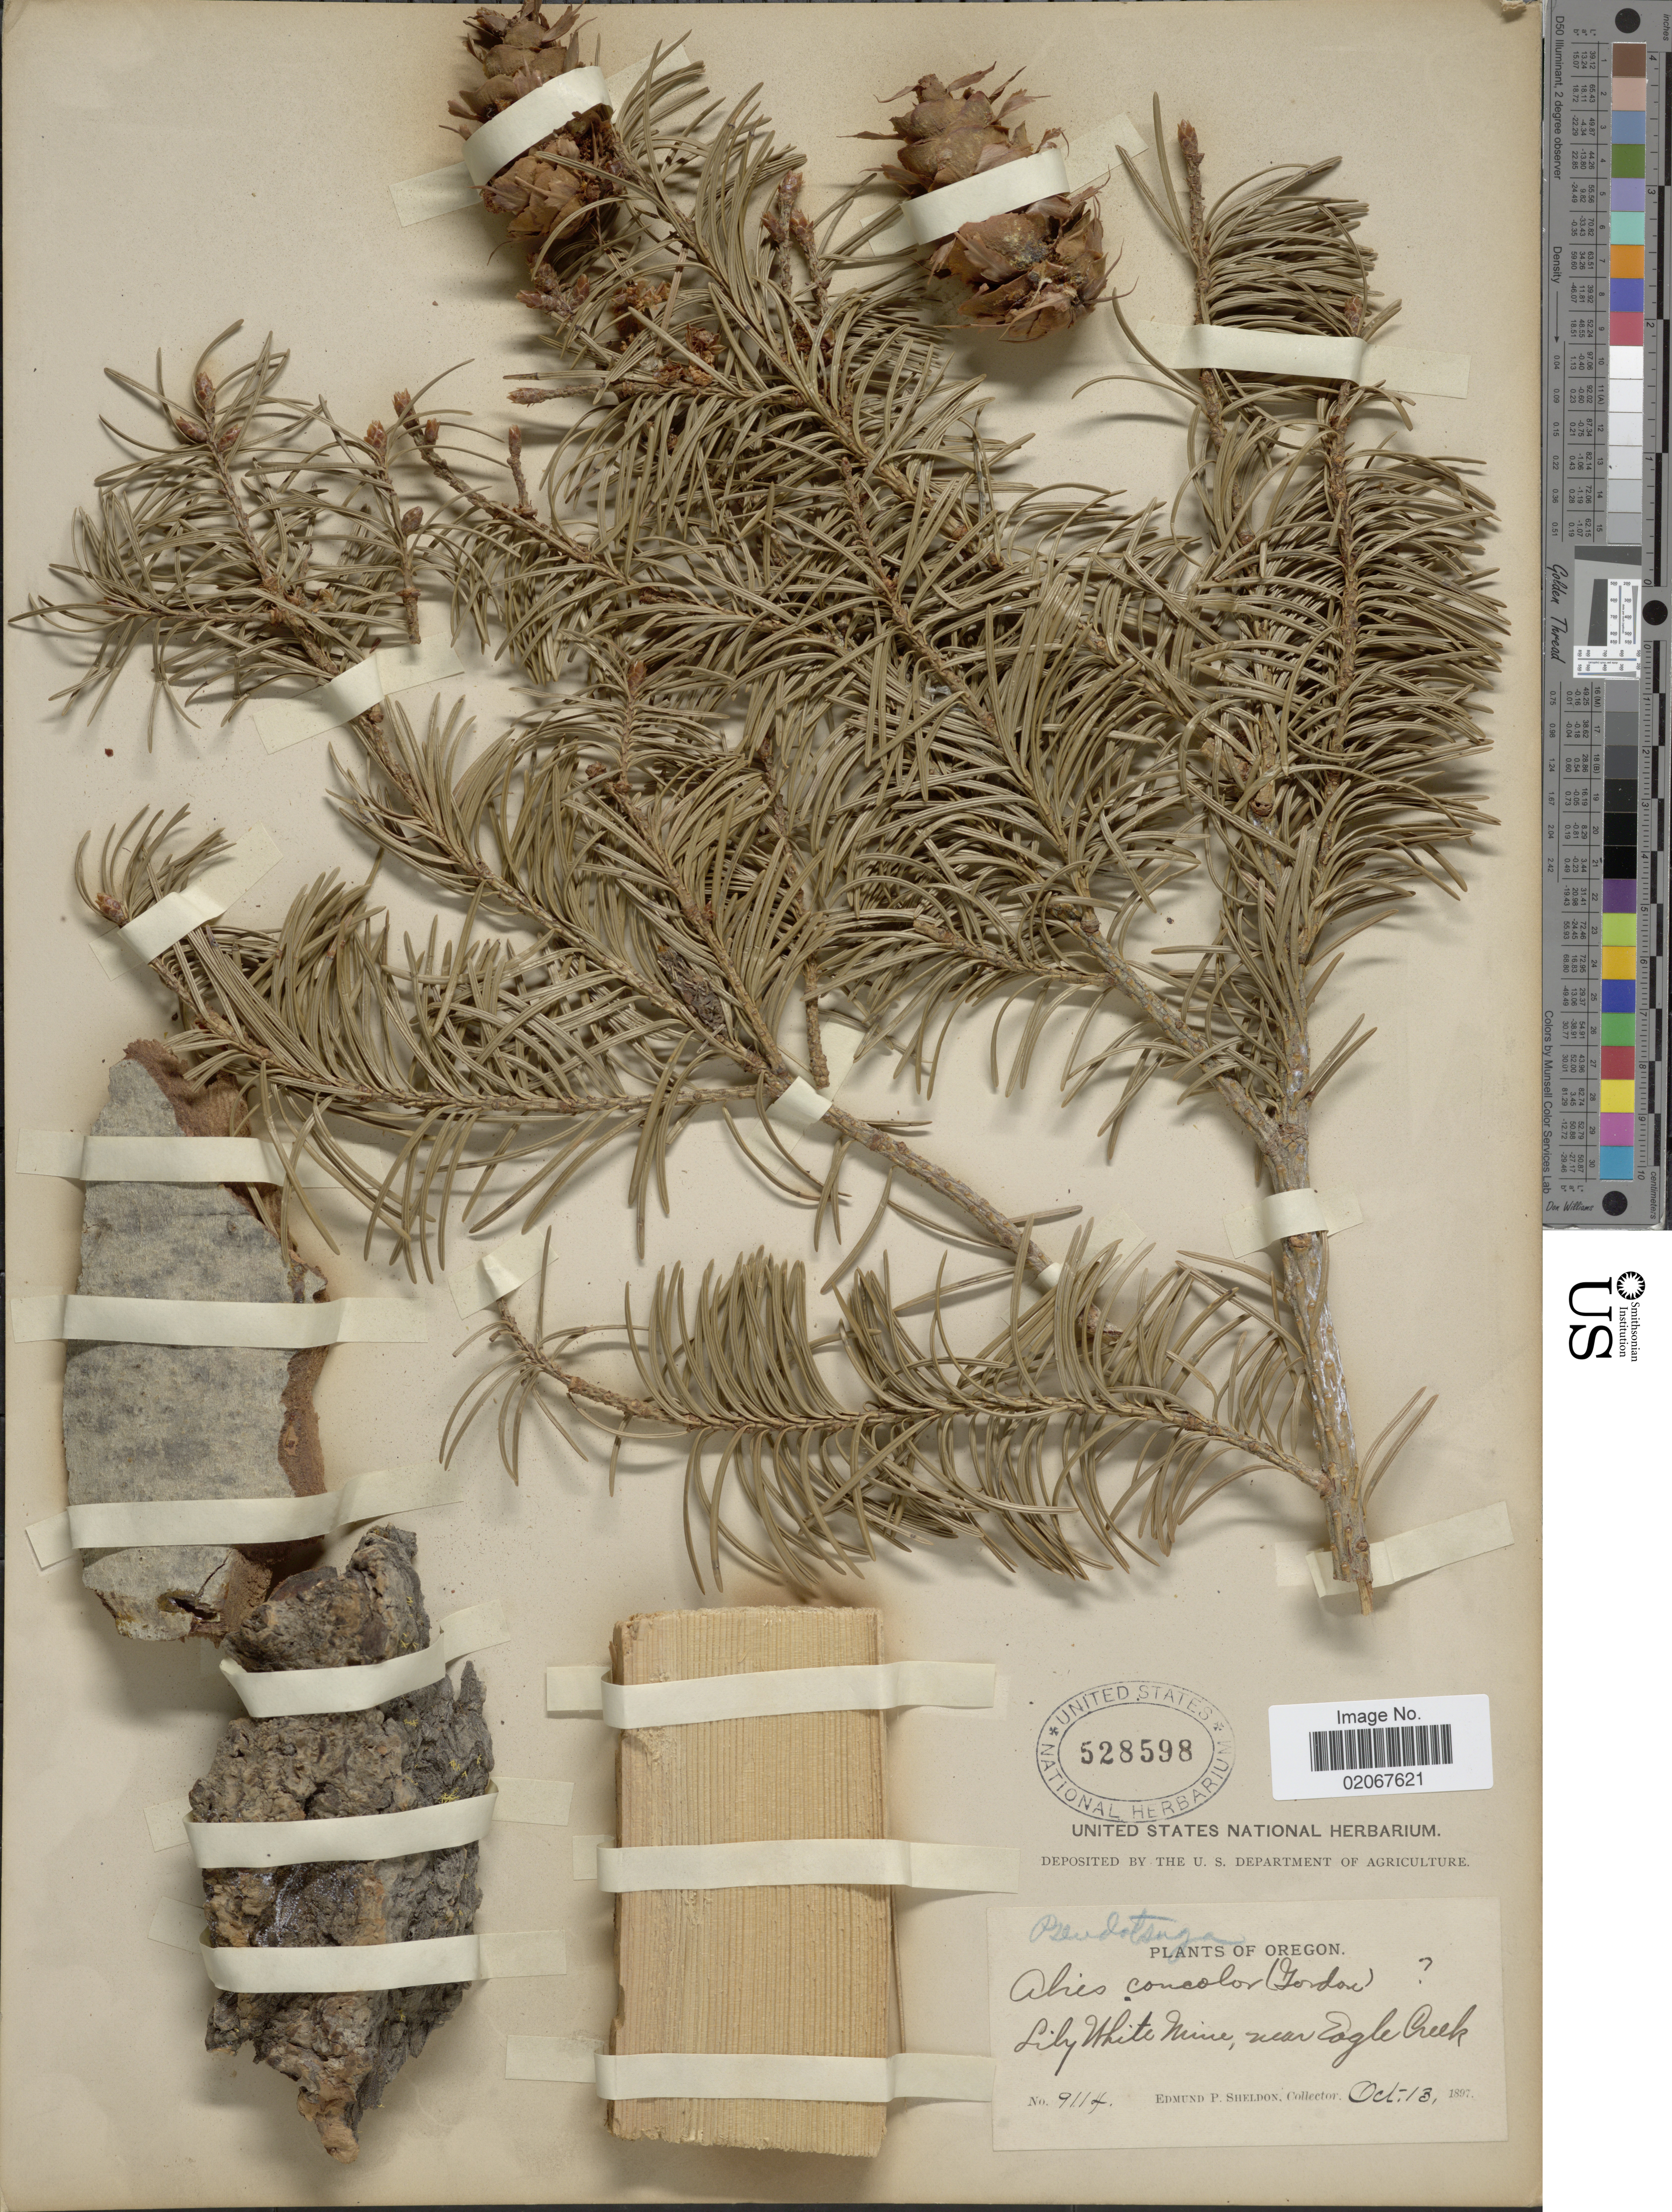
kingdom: Plantae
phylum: Tracheophyta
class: Pinopsida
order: Pinales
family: Pinaceae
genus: Pseudotsuga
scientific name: Pseudotsuga menziesii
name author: (Mirb.) Franco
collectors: E. P. Sheldon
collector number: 9114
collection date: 1897-10-13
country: United States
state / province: Oregon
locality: Oregon. Lily White Mine, near Eagle Creek.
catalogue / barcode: US 528598